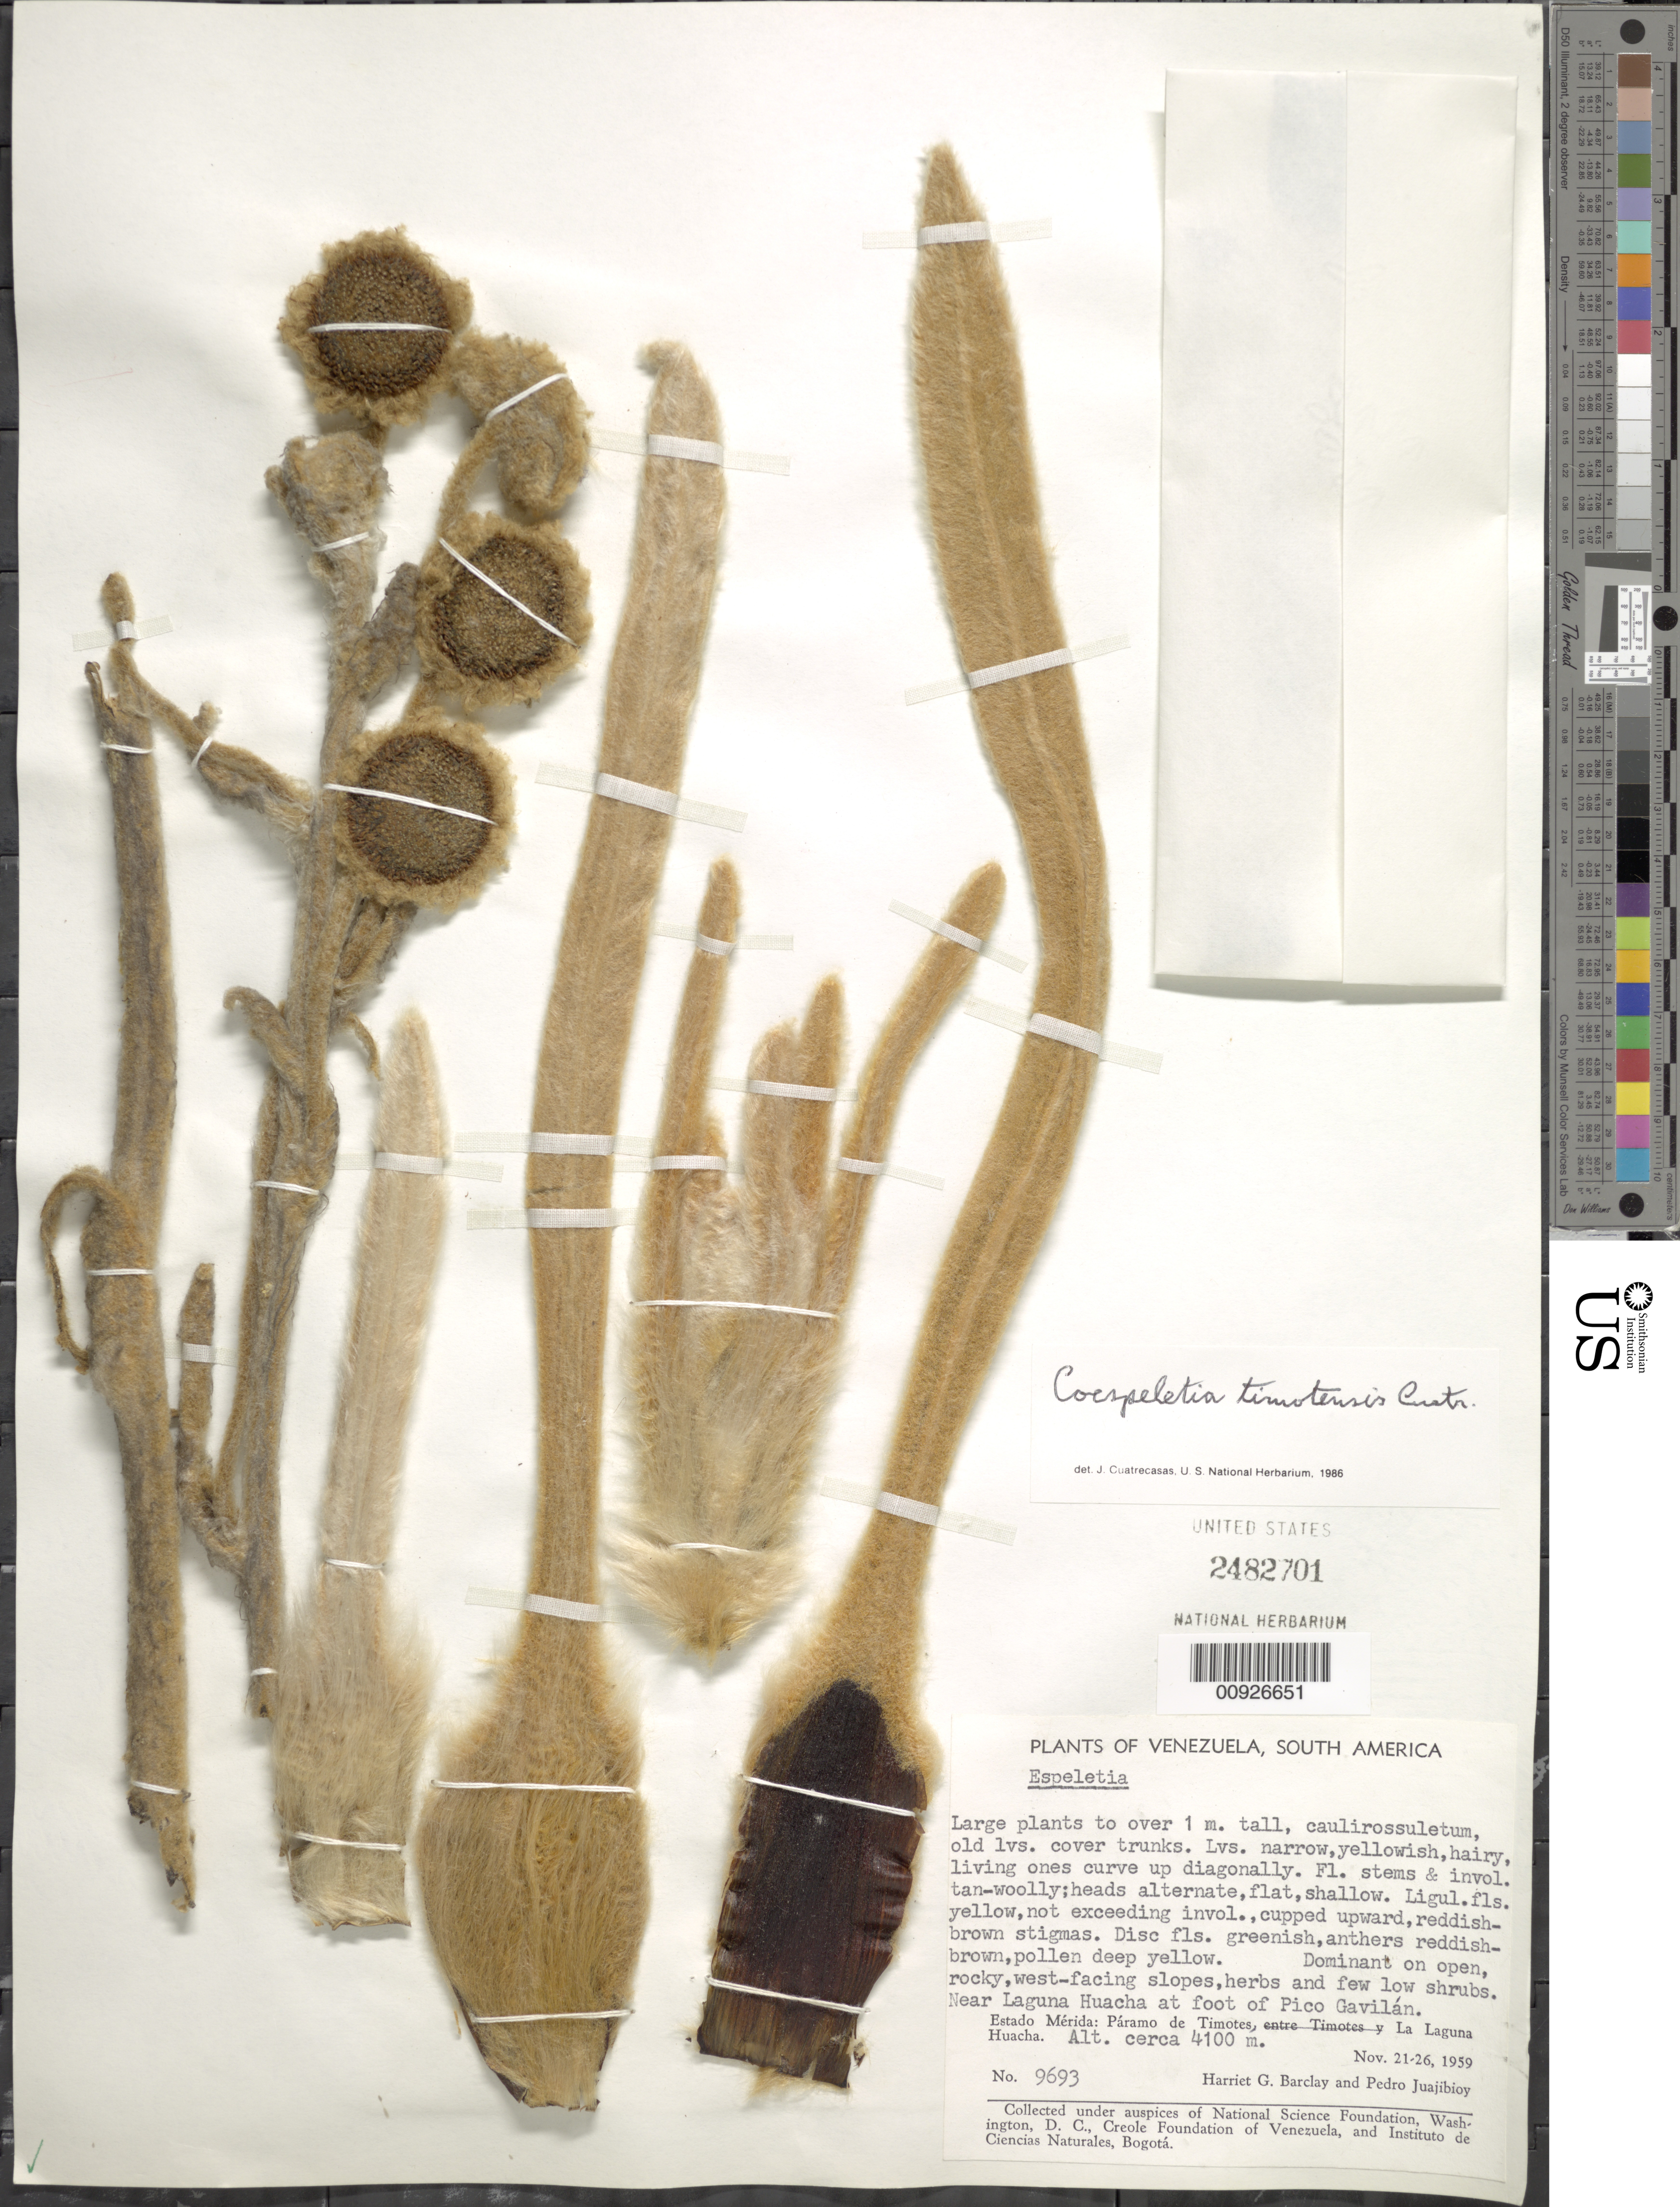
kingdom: Plantae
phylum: Tracheophyta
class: Magnoliopsida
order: Asterales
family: Asteraceae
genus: Coespeletia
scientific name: Coespeletia timotensis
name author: (Cuatrec.) Cuatrec.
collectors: H. G. Barclay & P. Juajibioy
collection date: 1959-11-21/1959-11-30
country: Venezuela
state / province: Mérida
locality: Páramo de Timotes. Near Laguna Huacha at foot of Pico Gavilán.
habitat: Dominant on open, rocky, W-facing slopes, herbs and few low shrubs.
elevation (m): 4100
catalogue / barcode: US 2482701